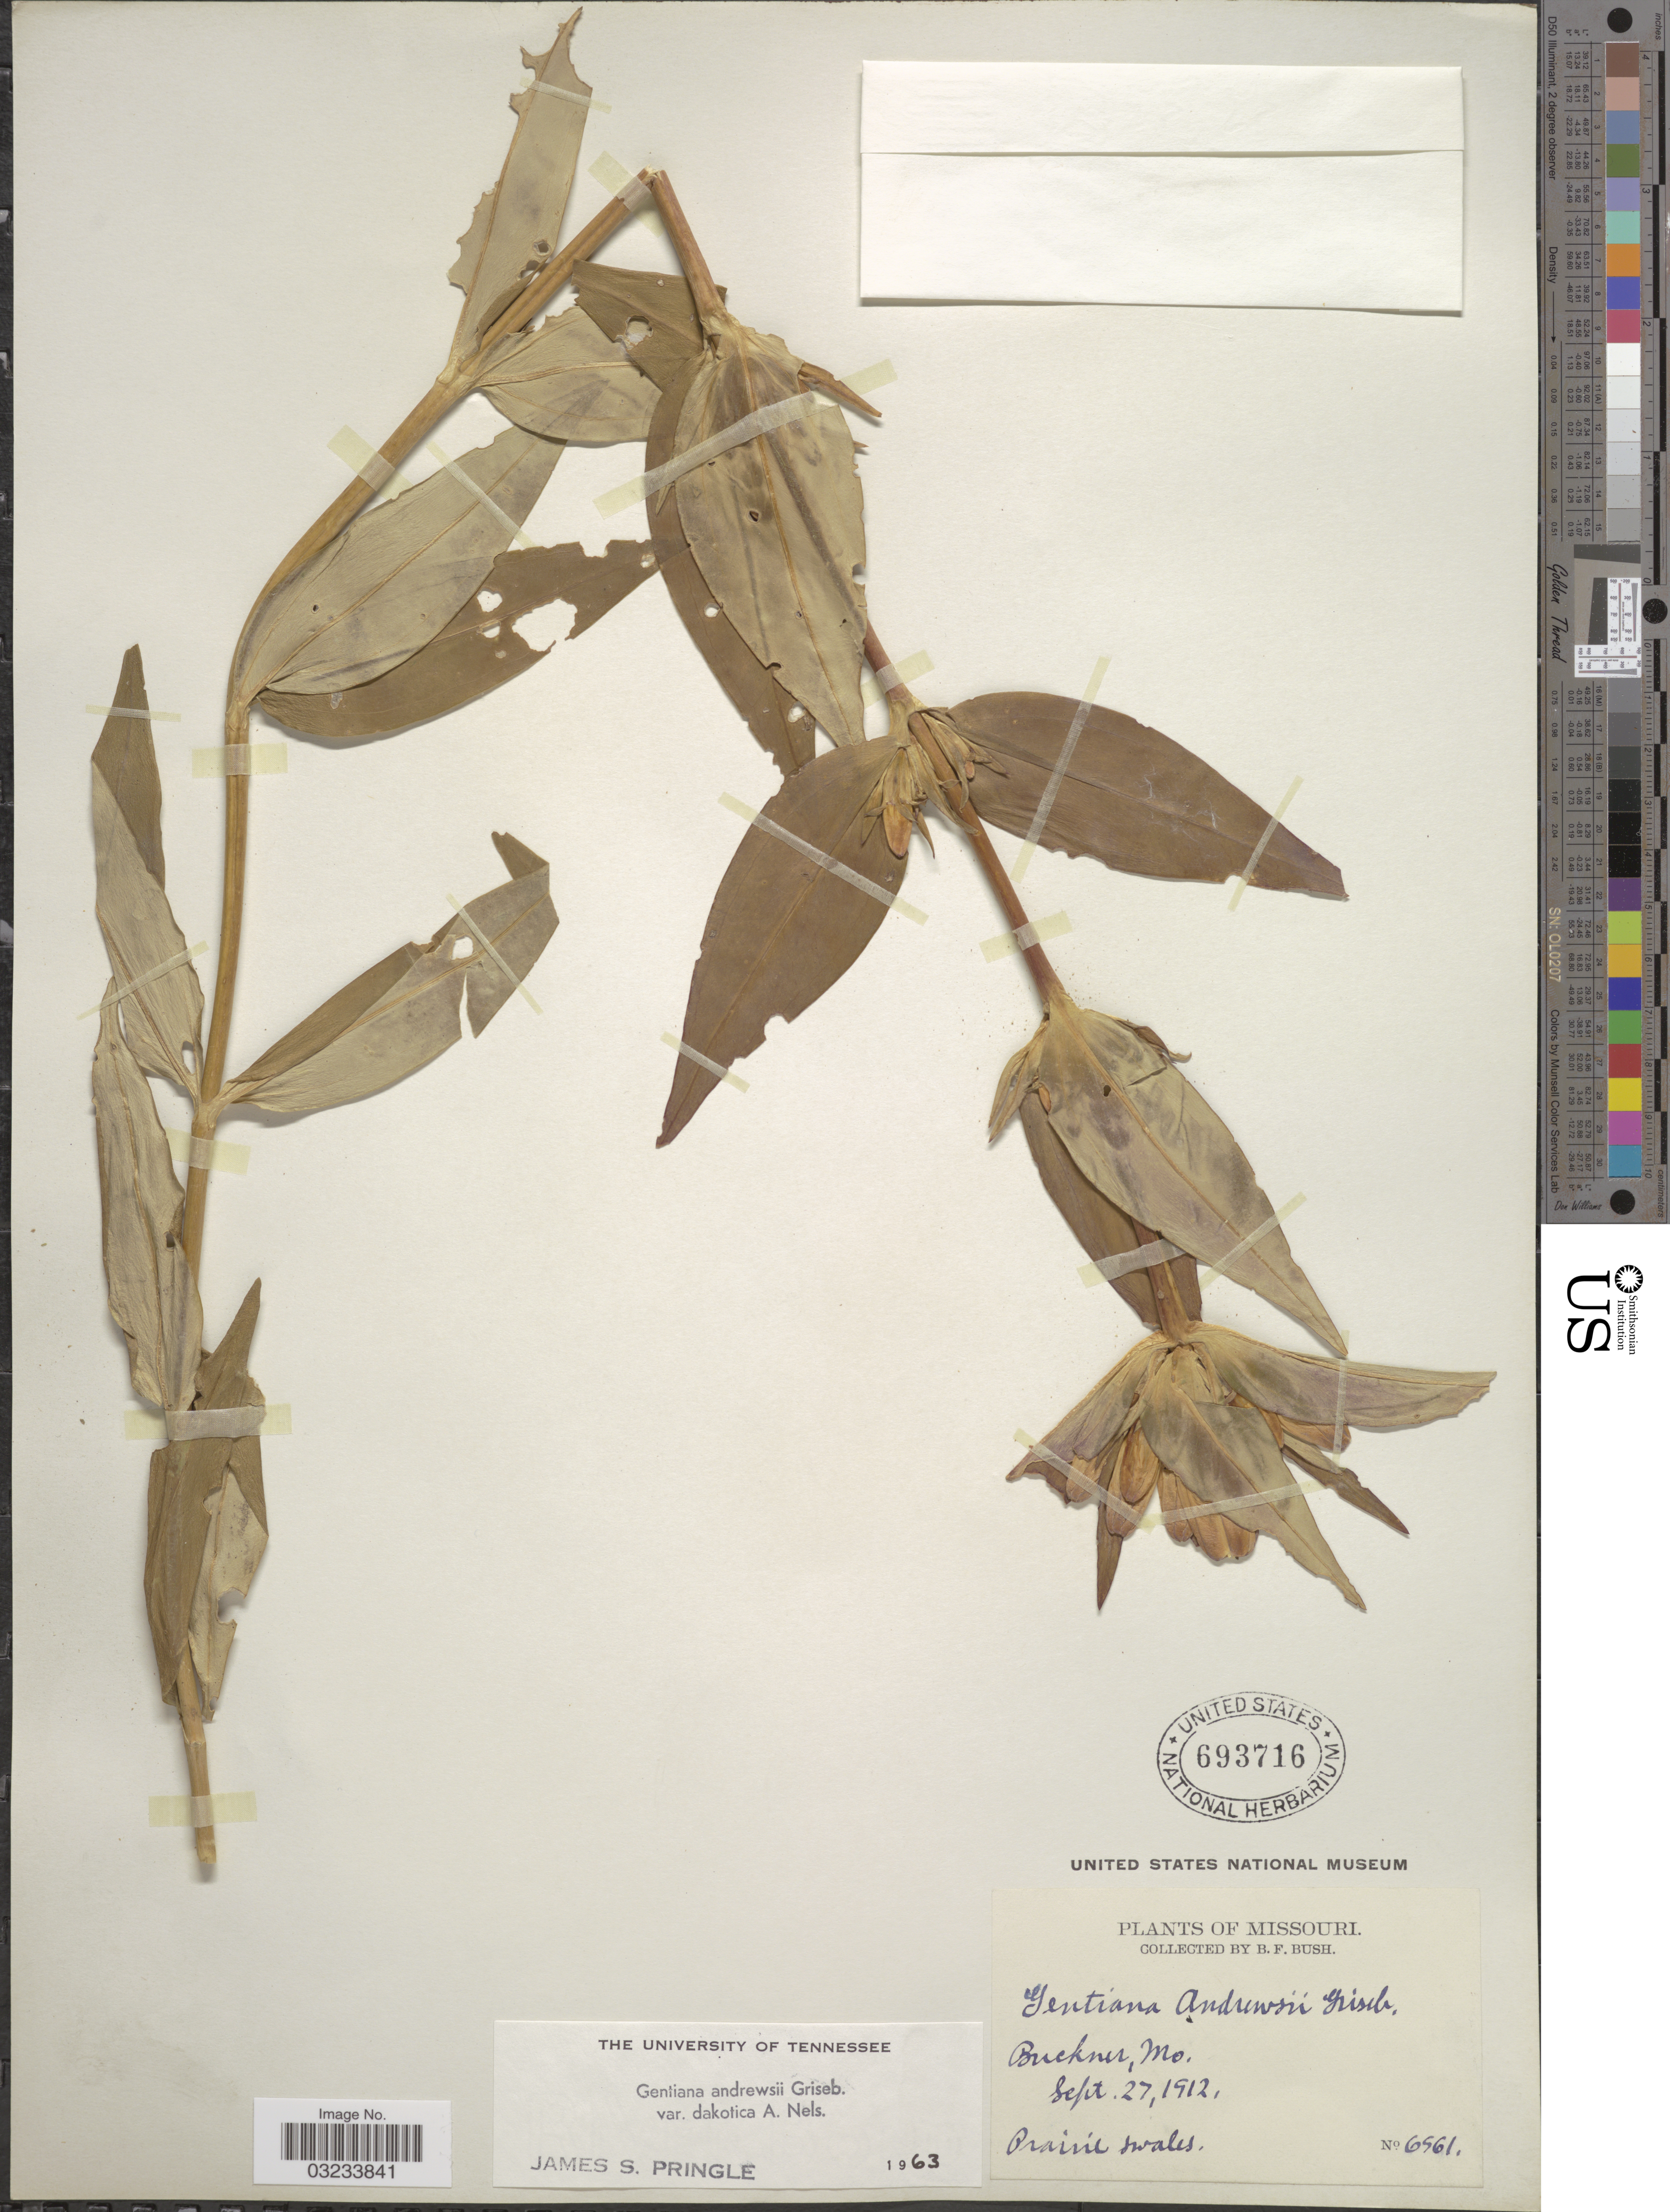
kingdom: Plantae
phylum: Tracheophyta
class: Magnoliopsida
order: Gentianales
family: Gentianaceae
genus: Gentiana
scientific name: Gentiana andrewsii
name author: Griseb.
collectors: B. F. Bush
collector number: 6961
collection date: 1912-09-27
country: United States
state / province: Missouri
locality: Buckner.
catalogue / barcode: US 693716